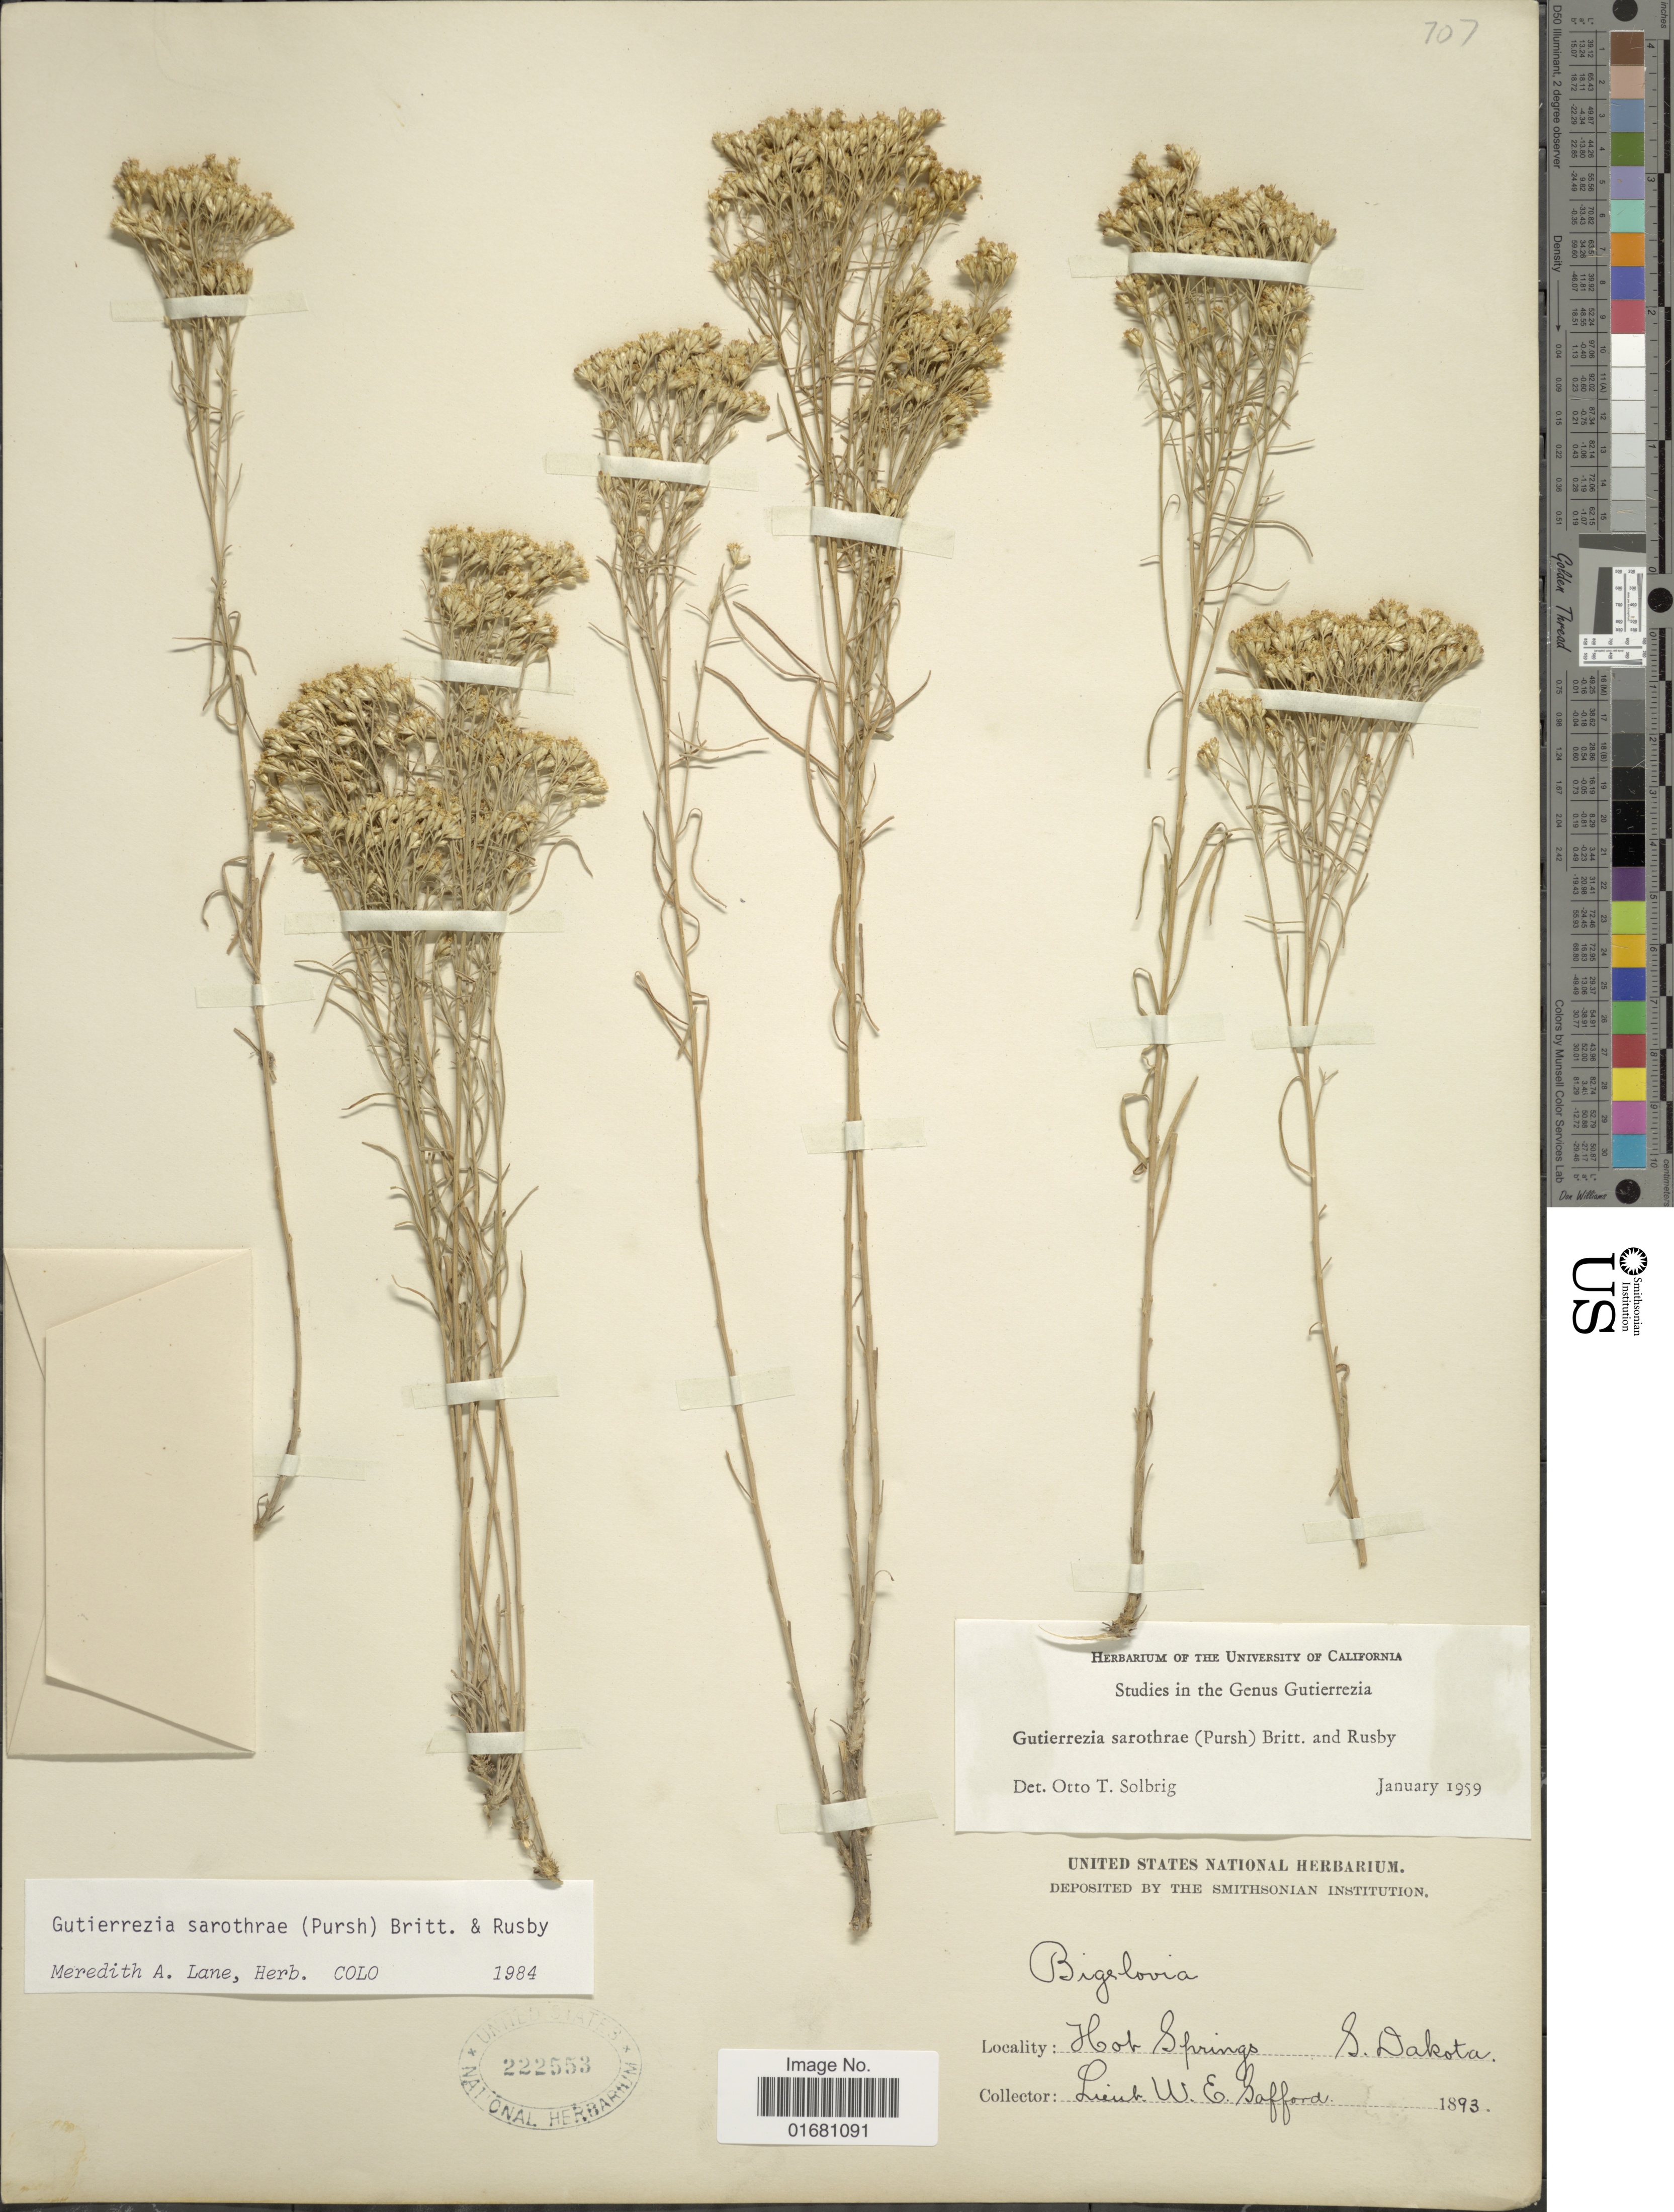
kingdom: Plantae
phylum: Tracheophyta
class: Magnoliopsida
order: Asterales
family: Asteraceae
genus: Gutierrezia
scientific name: Gutierrezia sarothrae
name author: (Pursh) Britton & Rusby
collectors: W. E. Safford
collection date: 1893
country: United States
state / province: South Dakota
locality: Hot Springs, S. Dakota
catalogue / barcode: US 22553